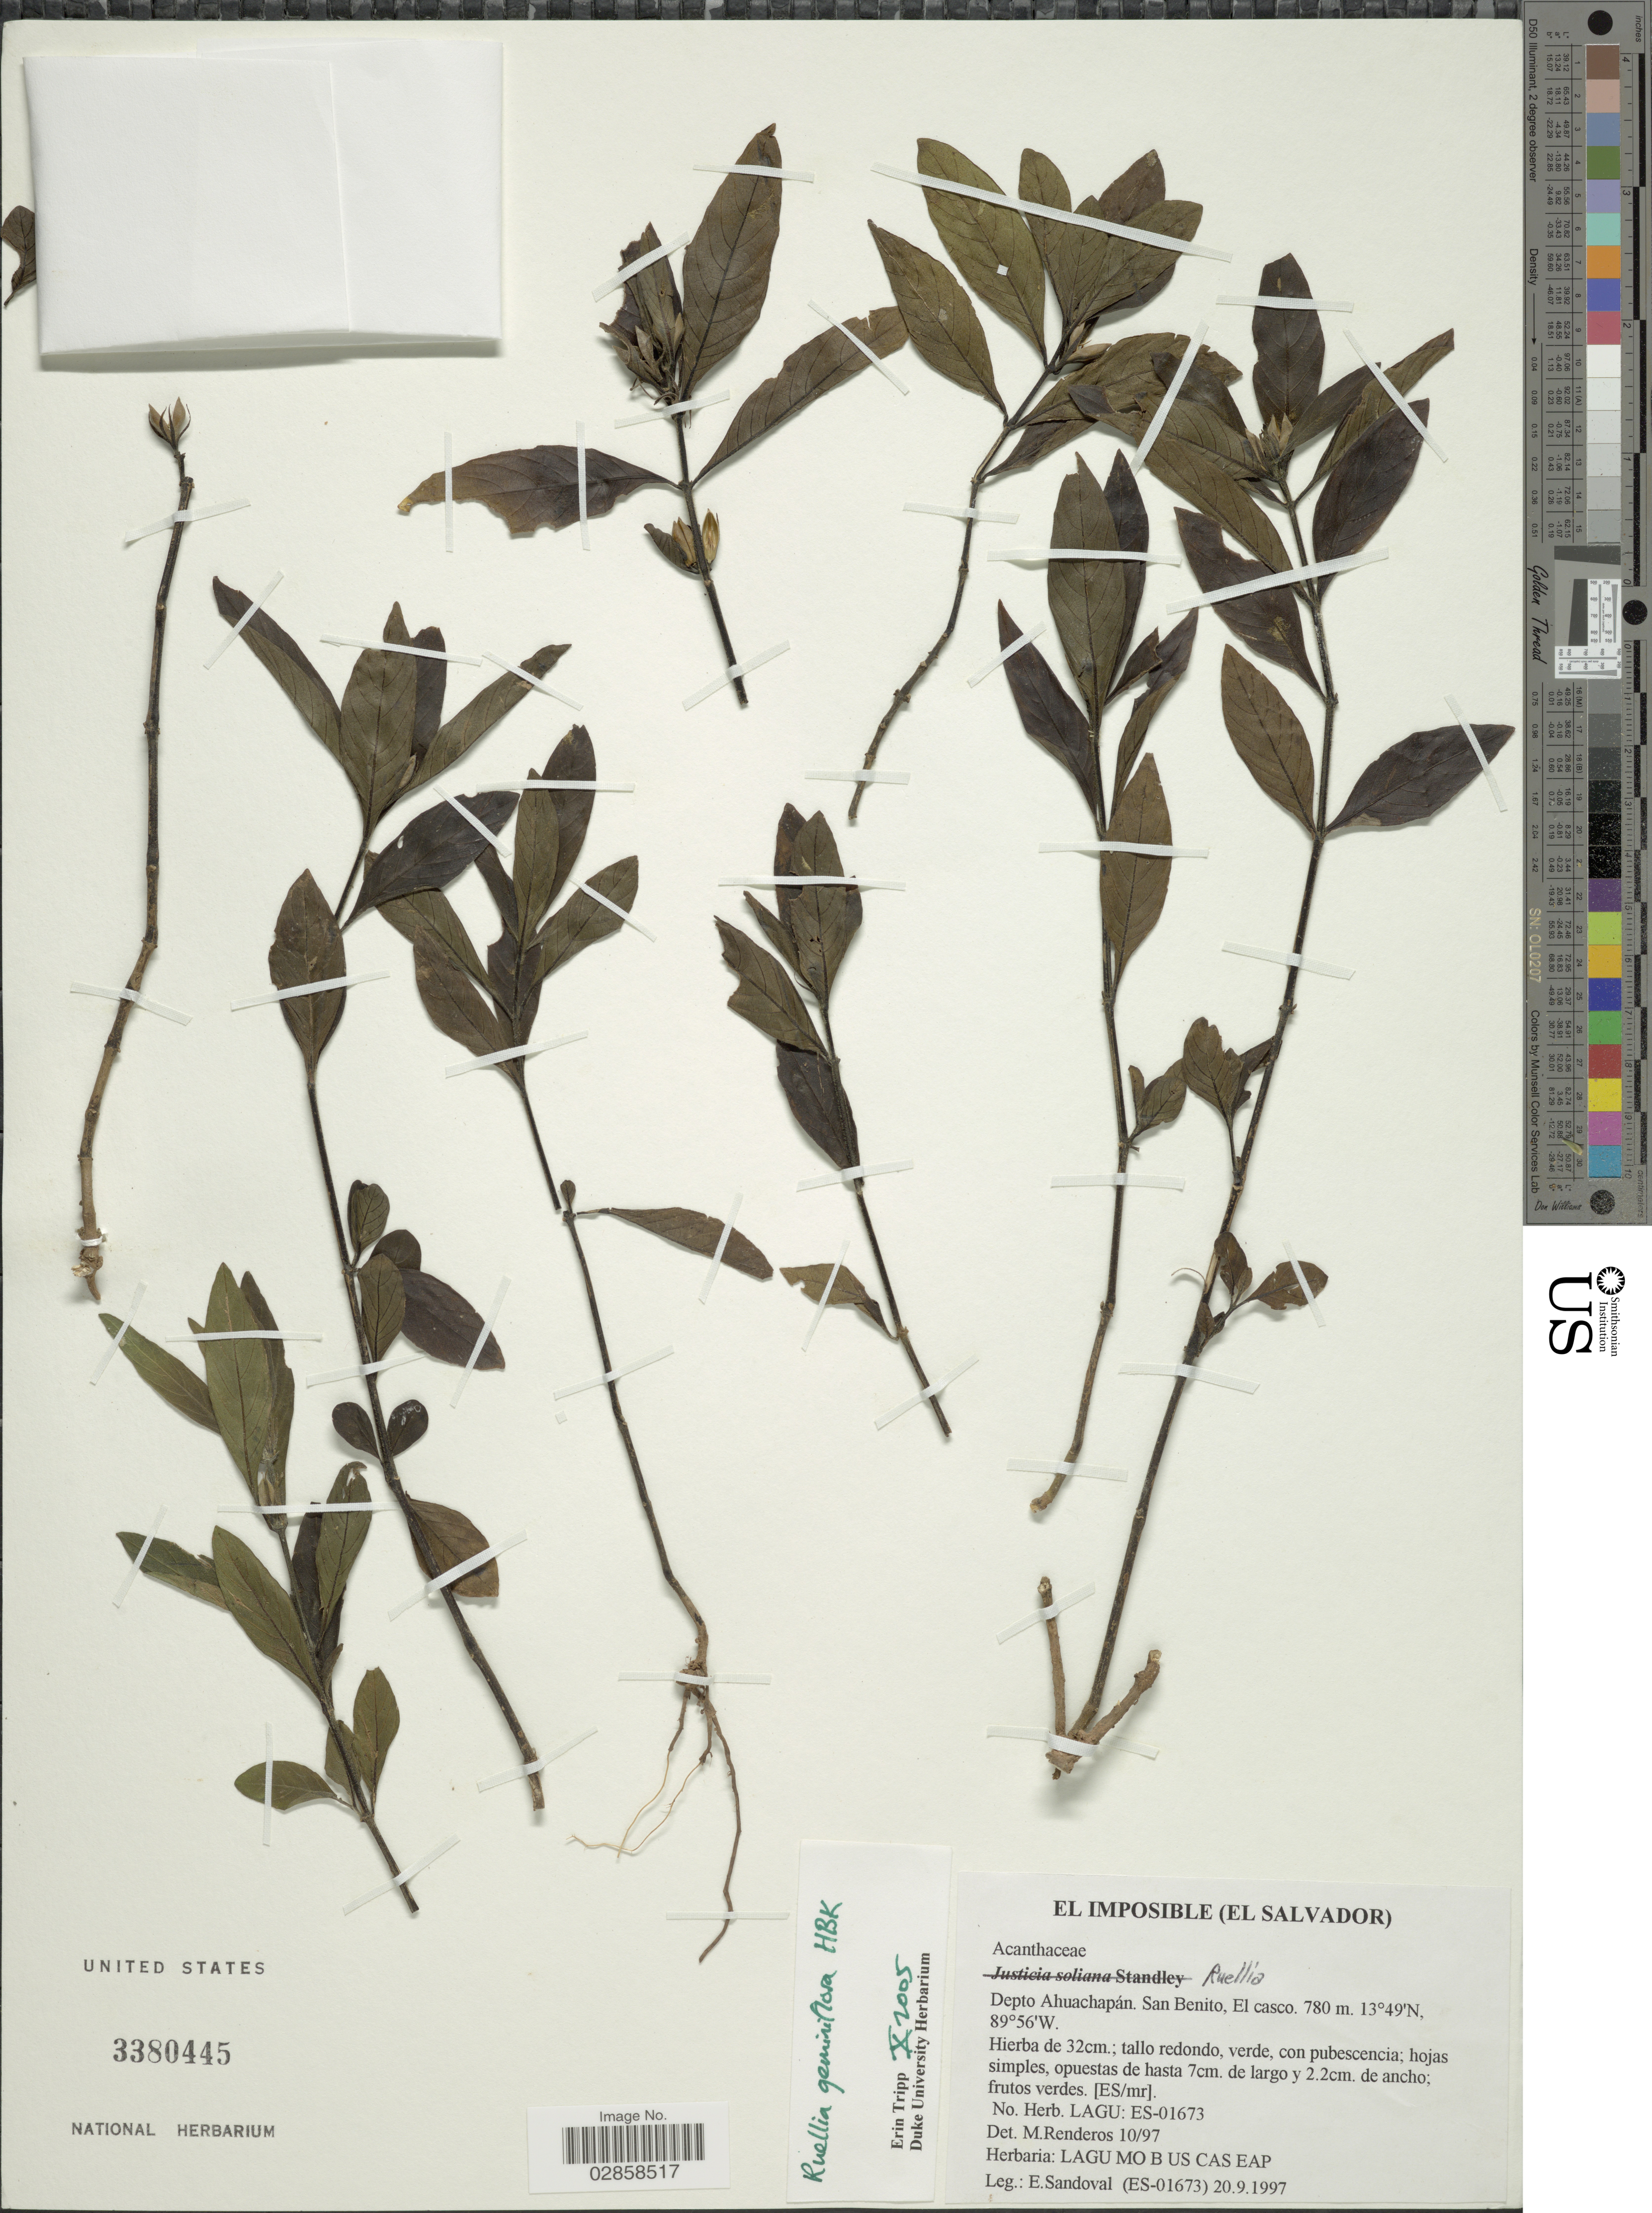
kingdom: Plantae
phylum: Tracheophyta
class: Magnoliopsida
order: Lamiales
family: Acanthaceae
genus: Ruellia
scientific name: Ruellia geminiflora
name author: Kunth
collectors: E. Sandoval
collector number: (ES-01673)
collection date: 1997-09-20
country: El Salvador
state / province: Ahuachapan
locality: El Imposible. Depto. Ahuachapán. San Benito, El casco.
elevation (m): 780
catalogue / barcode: US 3380445